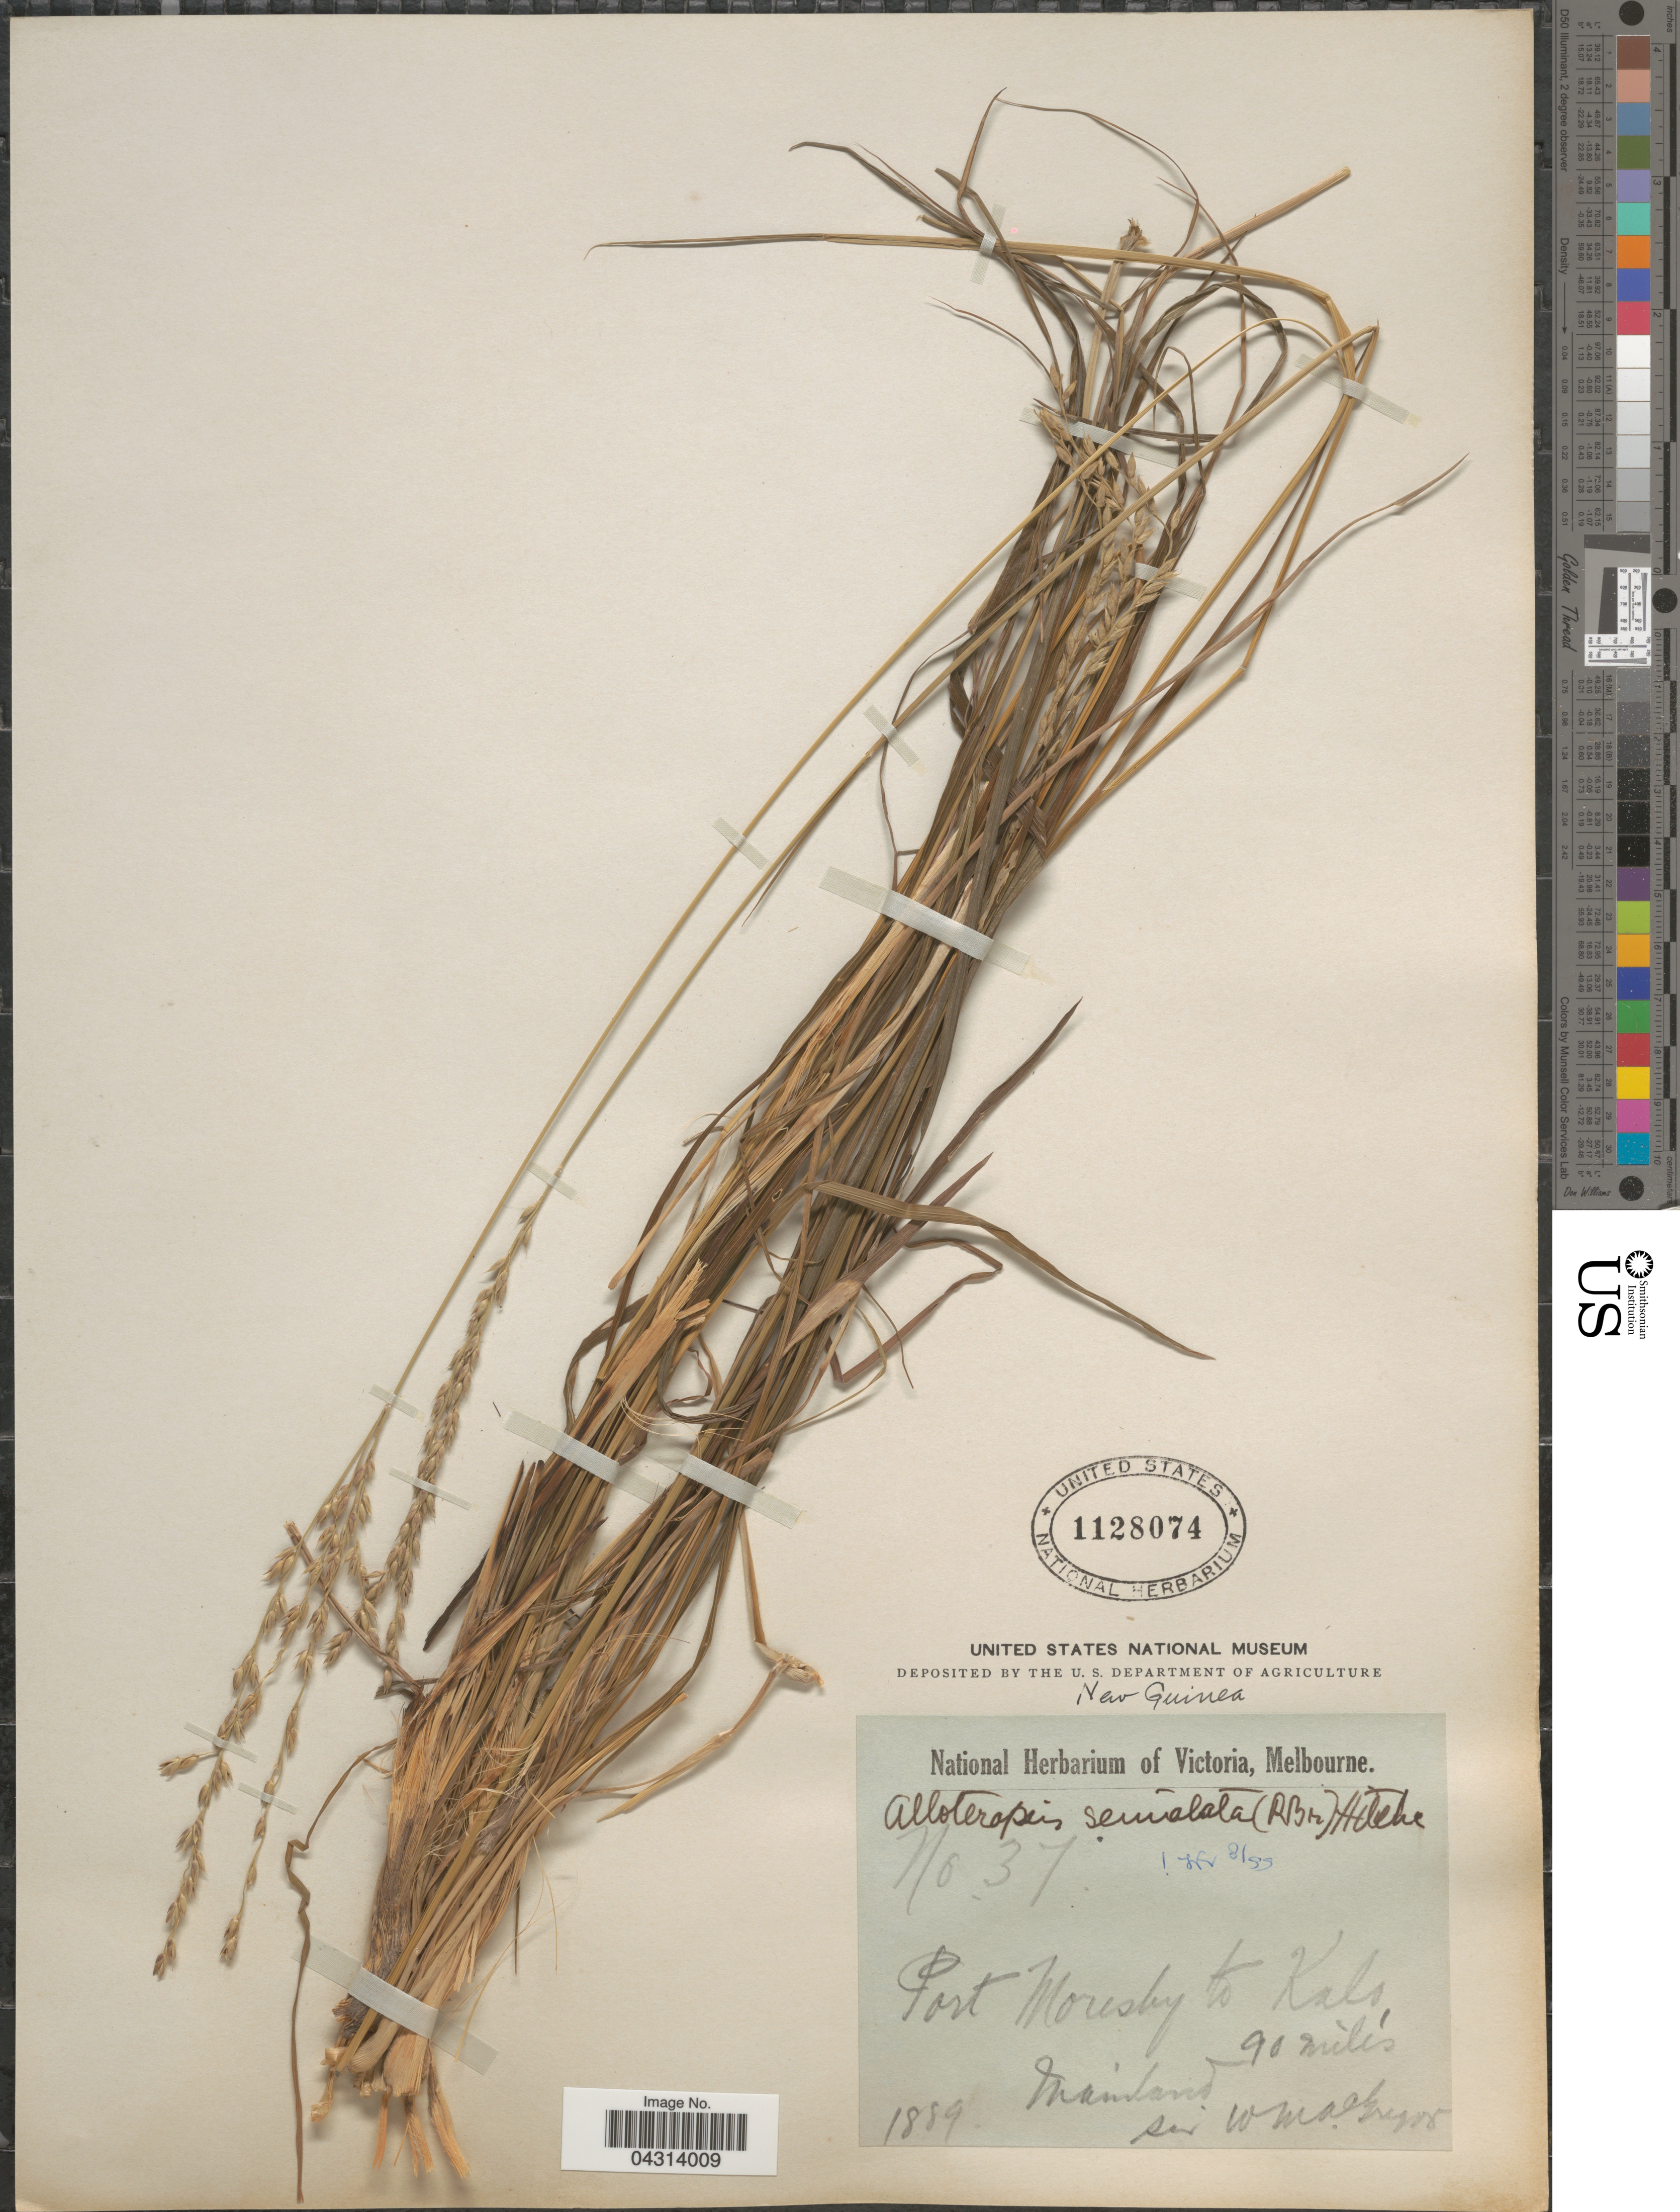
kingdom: Plantae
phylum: Tracheophyta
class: Liliopsida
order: Poales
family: Poaceae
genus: Alloteropsis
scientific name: Alloteropsis semialata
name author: (R. Br.) Hitchc.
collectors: W. Macgregor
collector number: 37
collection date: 1889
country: Papua New Guinea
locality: New Guinea. Port Moresby to Kalo 90 miles Mainland.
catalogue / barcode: US 1128074